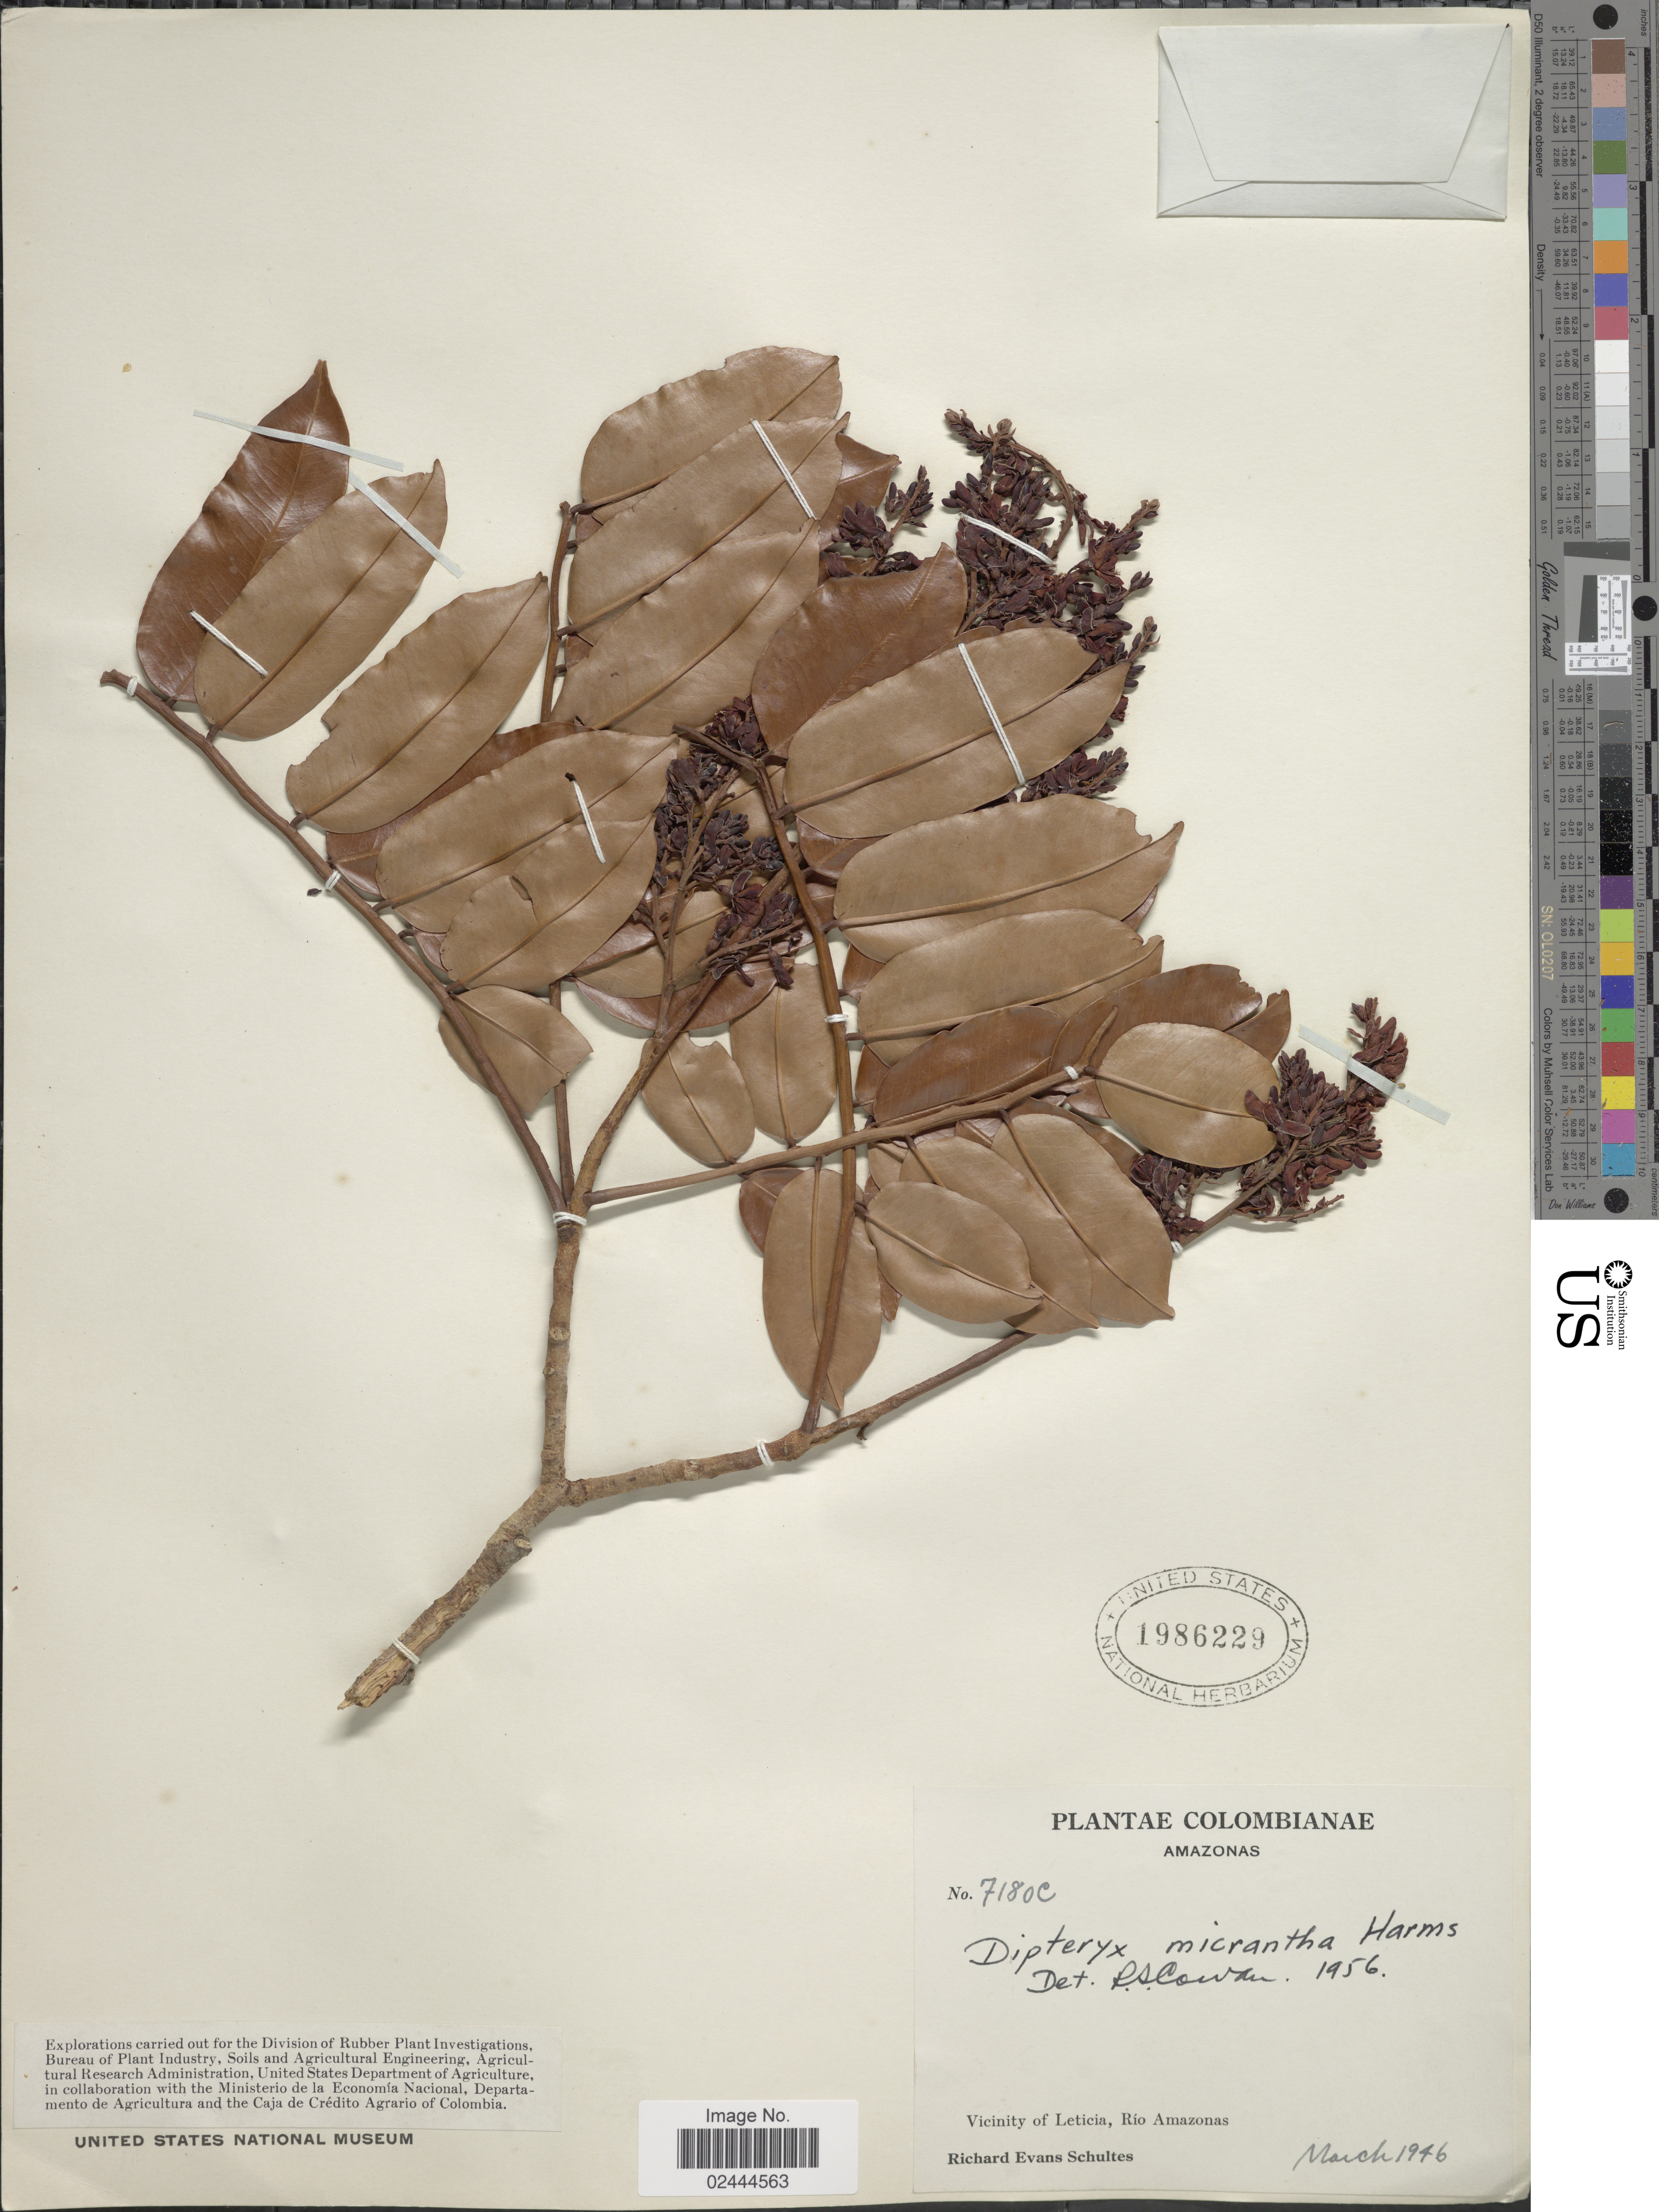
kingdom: Plantae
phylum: Tracheophyta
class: Magnoliopsida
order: Fabales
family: Fabaceae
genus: Dipteryx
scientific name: Dipteryx micrantha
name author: Harms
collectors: R. E. Schultes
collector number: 7180C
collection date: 1946-03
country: Colombia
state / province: Amazônas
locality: Vicinity of Leticia, Río Amazonas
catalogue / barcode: US 1986229